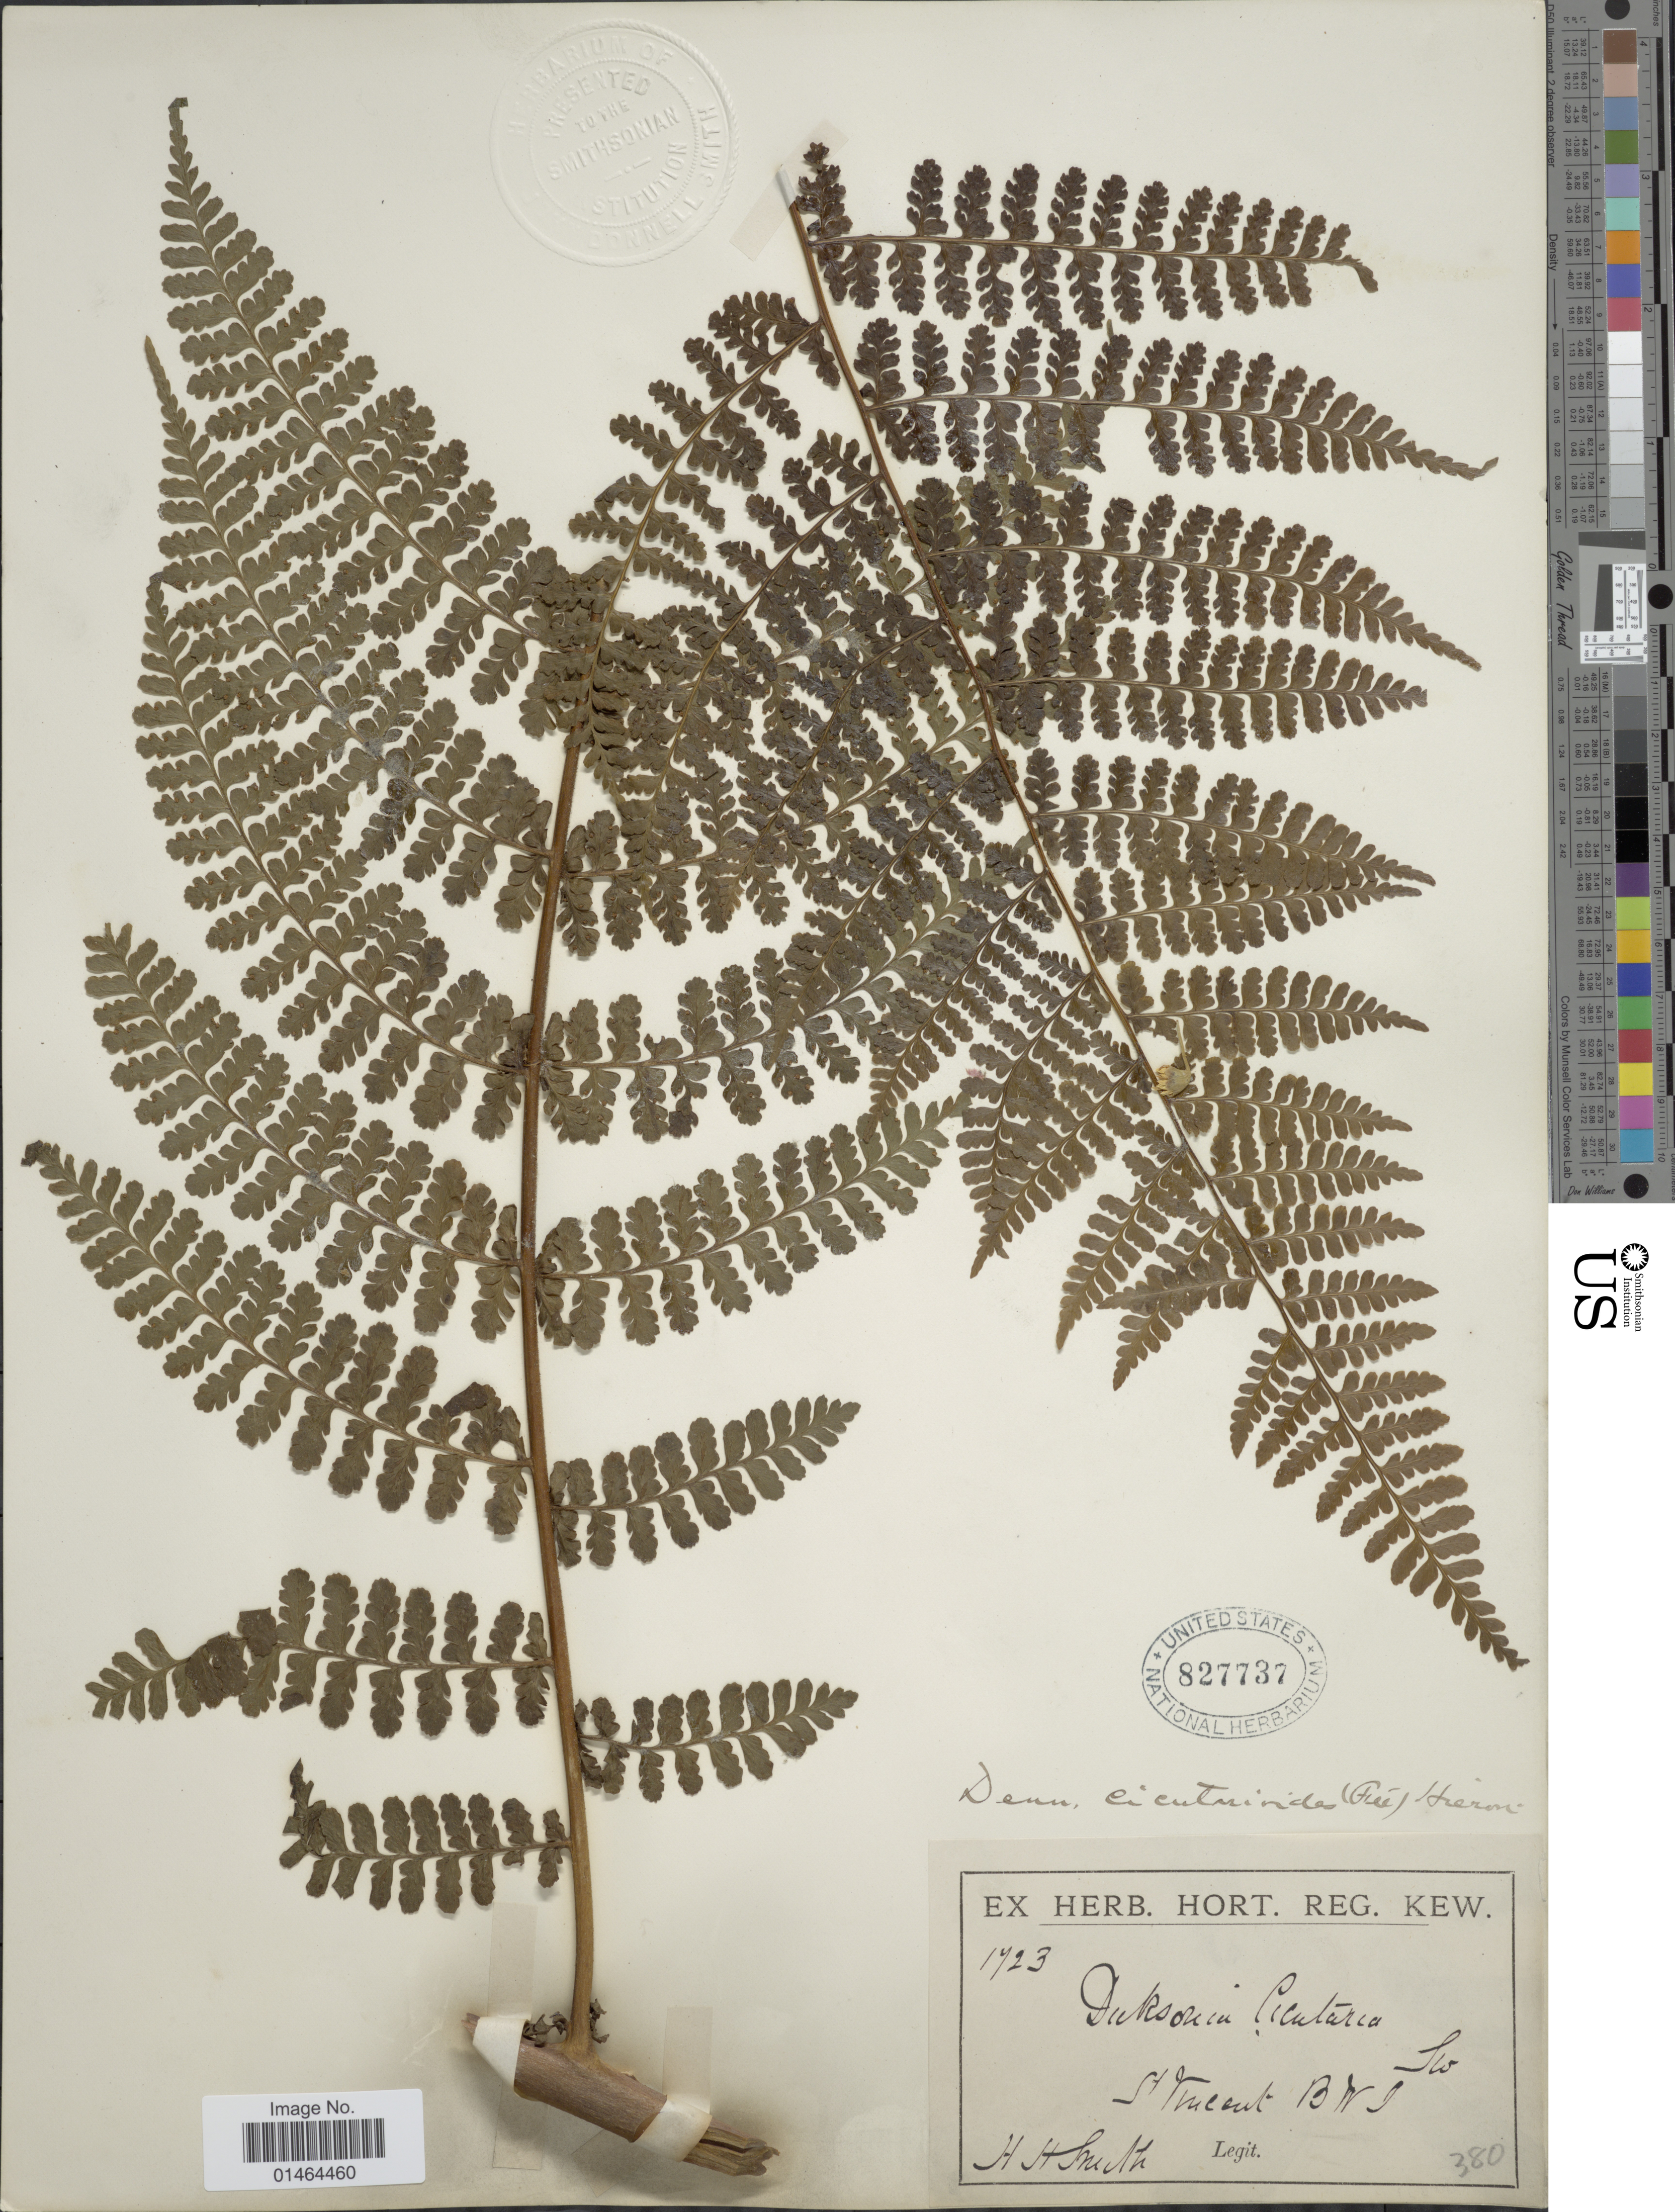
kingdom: Plantae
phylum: Tracheophyta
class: Polypodiopsida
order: Polypodiales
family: Dennstaedtiaceae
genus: Dennstaedtia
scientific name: Dennstaedtia dissecta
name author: (Sw.) T. Moore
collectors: H. H. Smith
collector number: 1723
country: St. Vincent - Grenadines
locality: B.W.I.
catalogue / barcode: US 827737